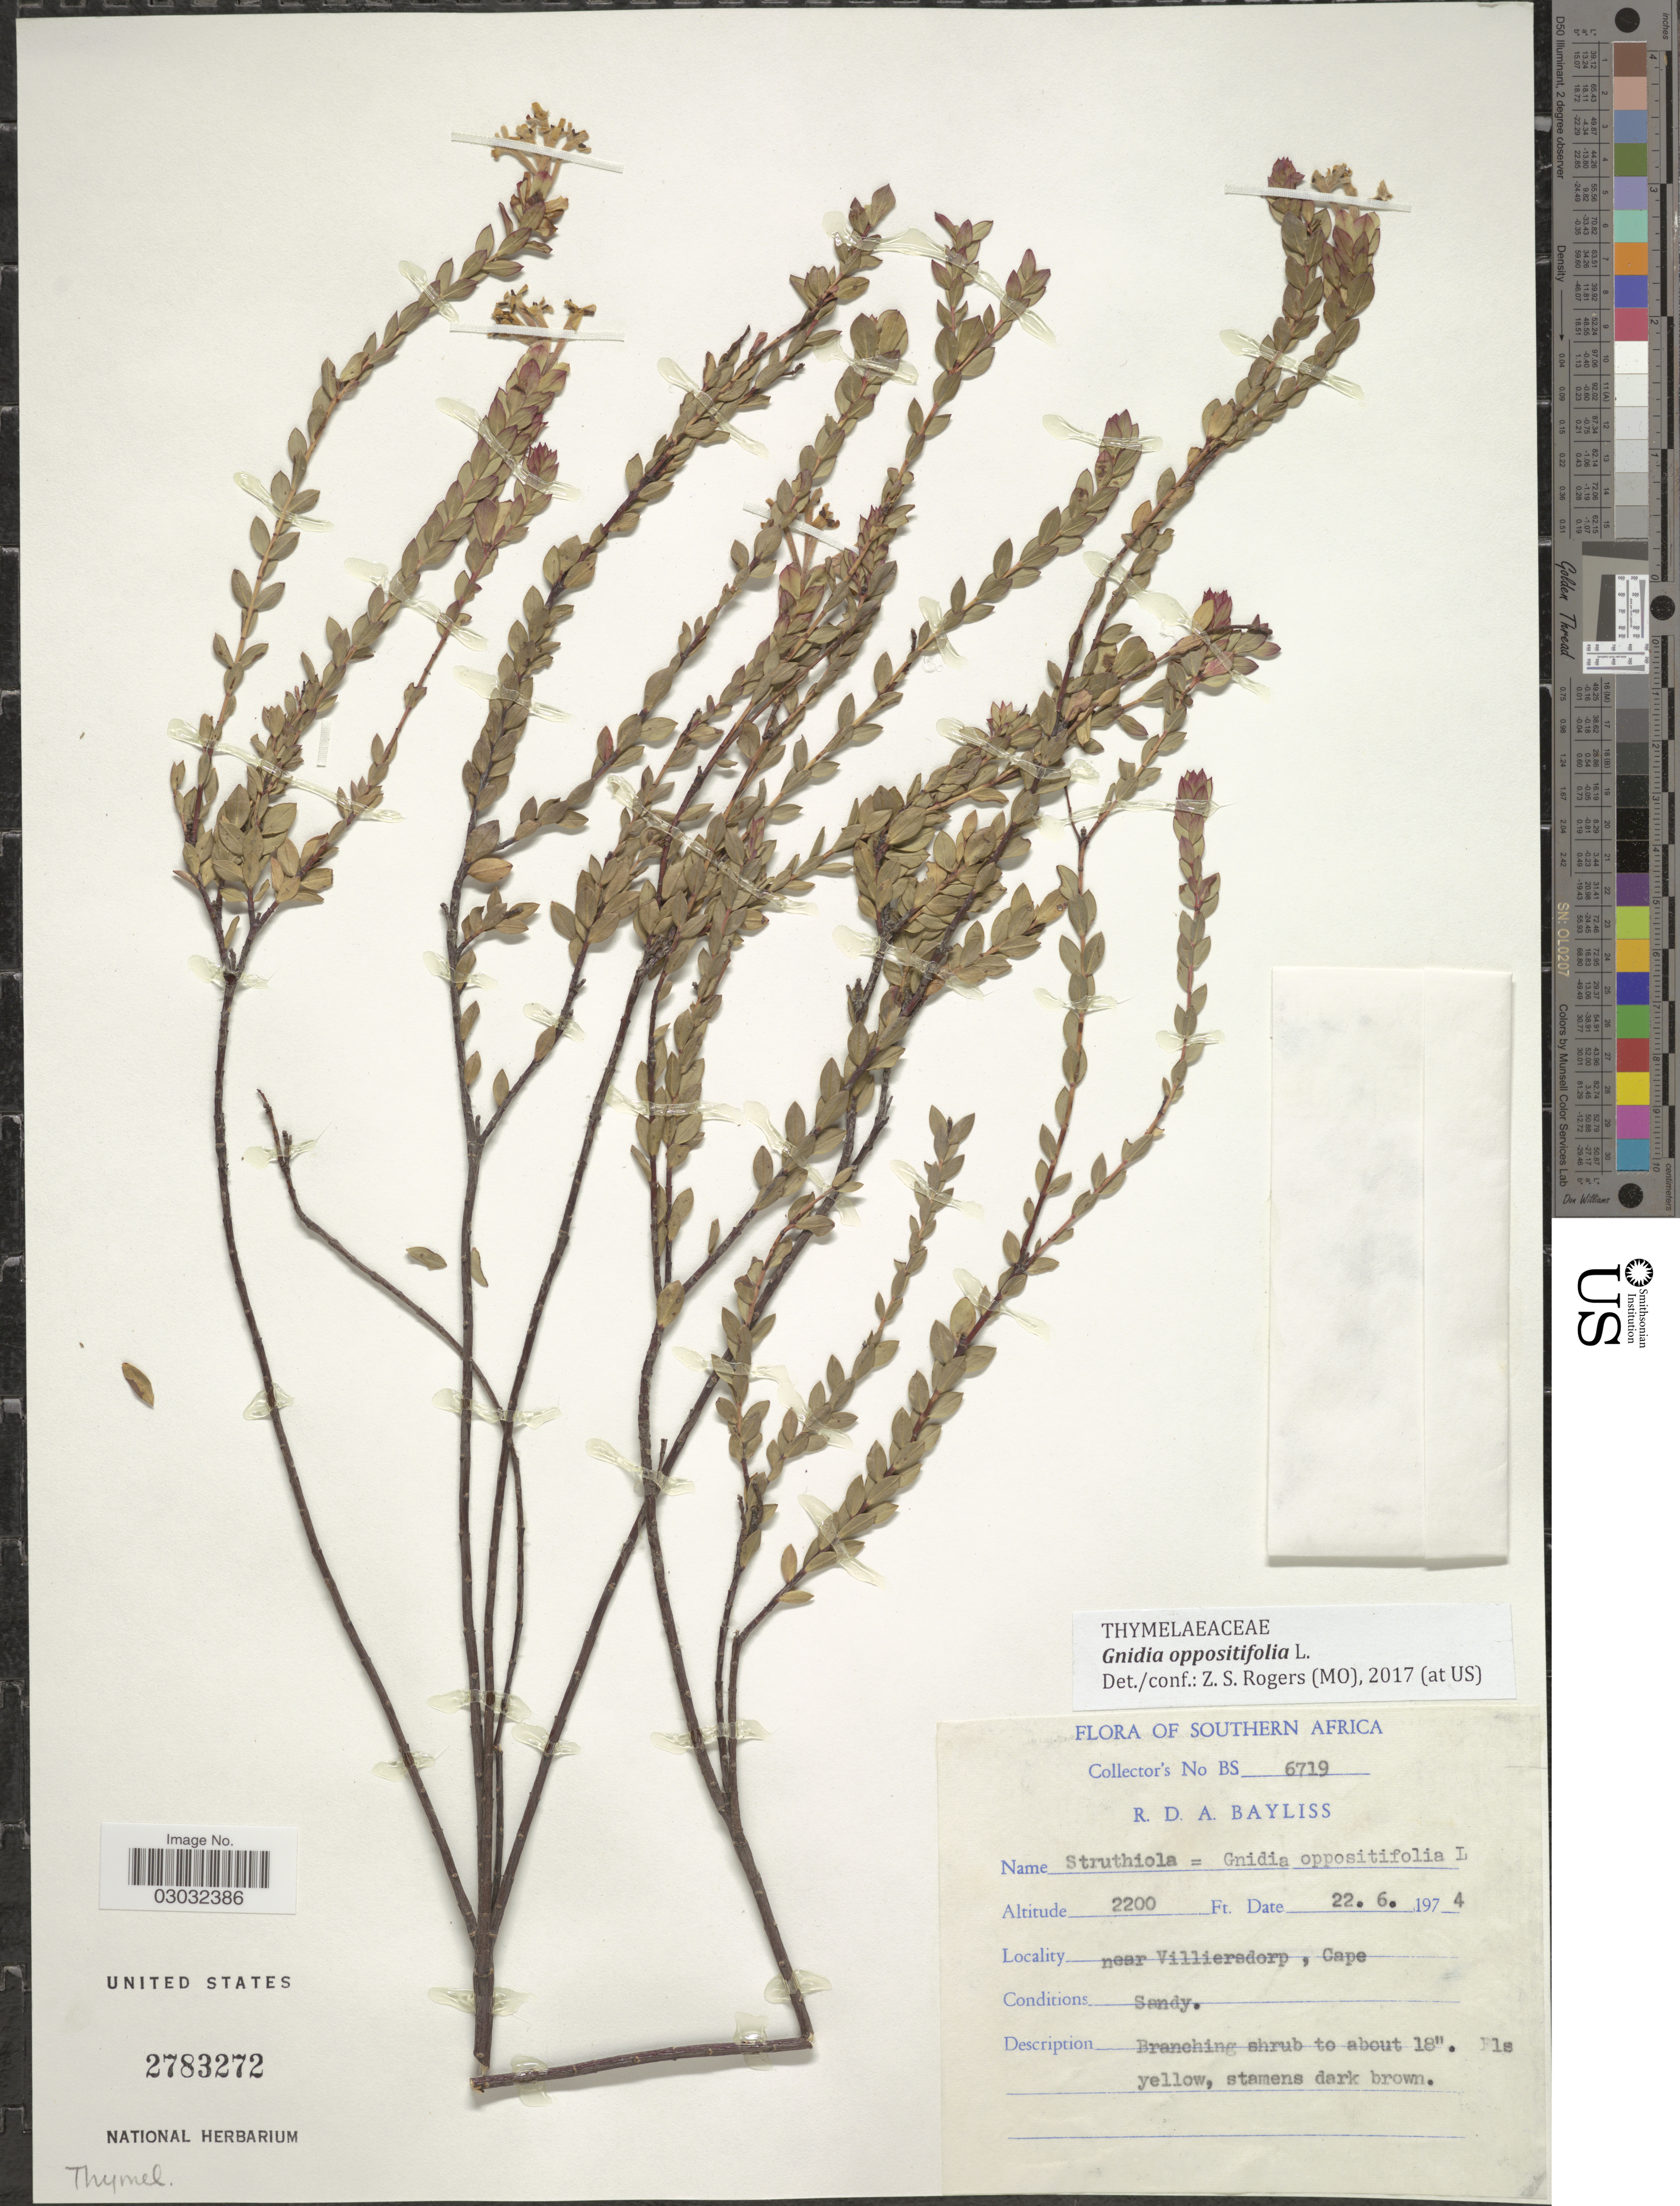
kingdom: Plantae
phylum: Tracheophyta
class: Magnoliopsida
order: Malvales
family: Thymelaeaceae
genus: Gnidia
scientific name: Gnidia oppositifolia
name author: L.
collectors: R. Bayliss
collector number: BS6719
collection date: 1974-06-22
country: South Africa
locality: Southern Africa. Near Villiersdorp, Cape.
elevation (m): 671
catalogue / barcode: US 2783272